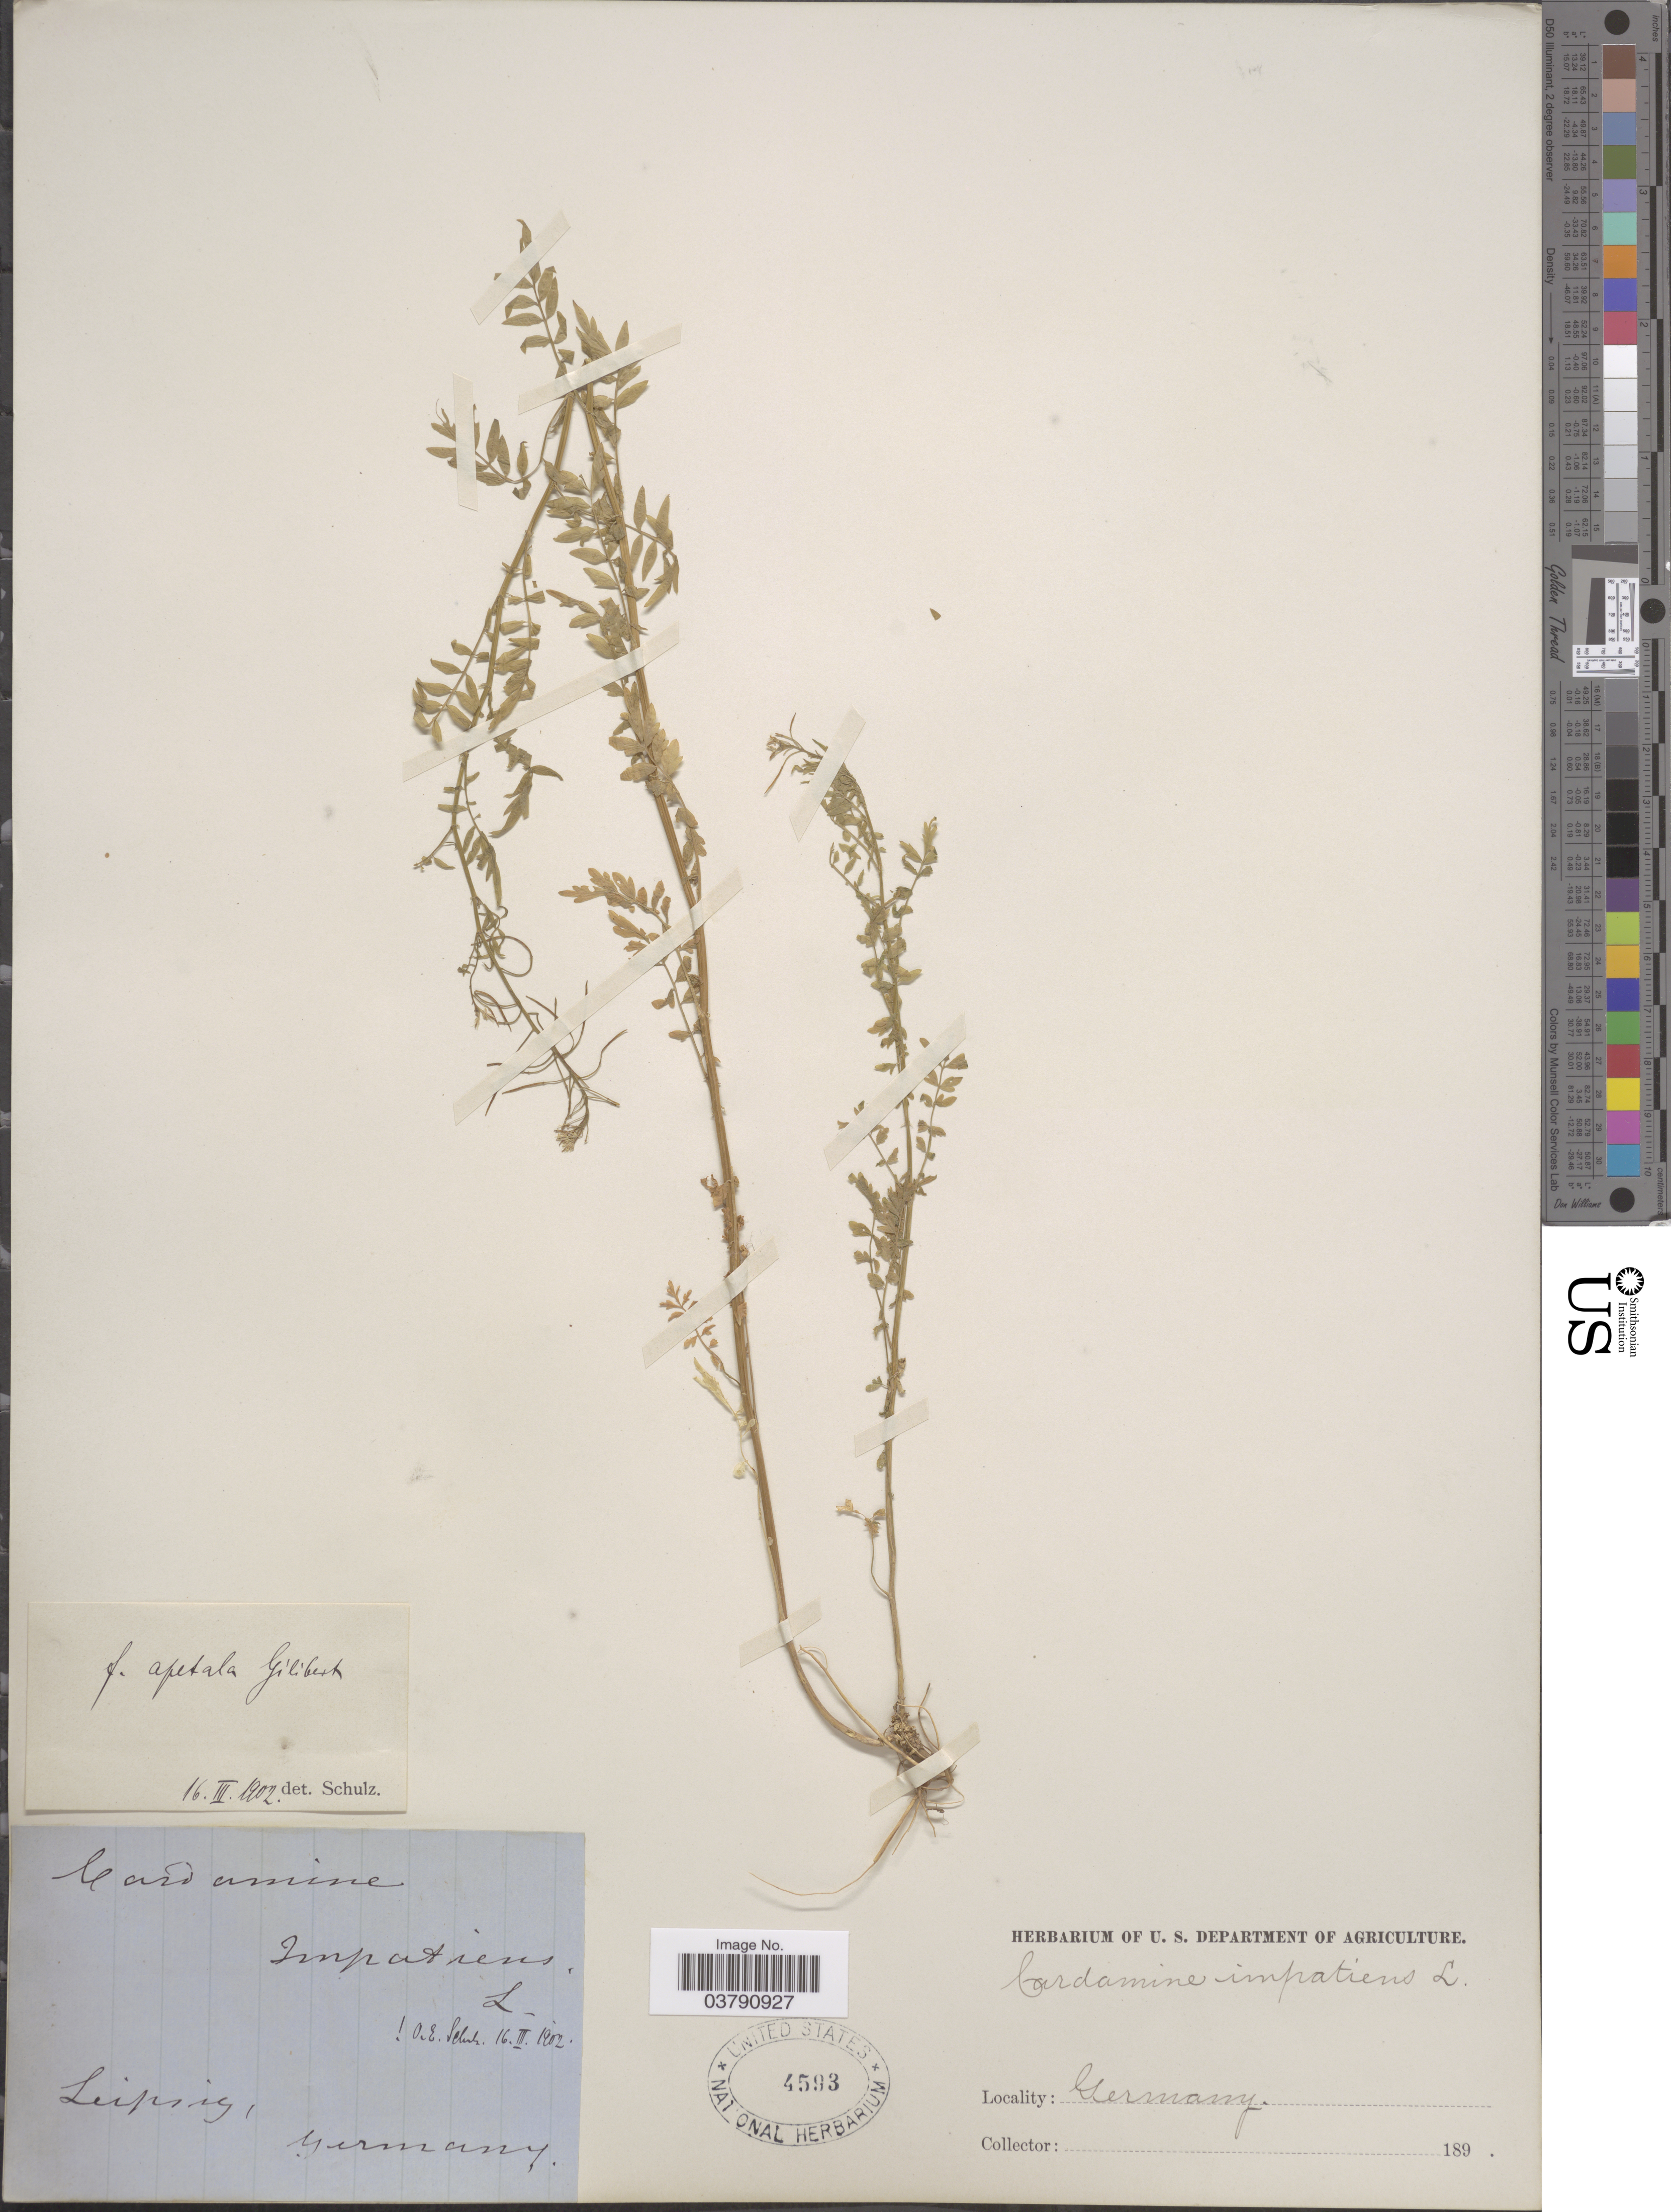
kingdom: Plantae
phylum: Tracheophyta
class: Magnoliopsida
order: Brassicales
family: Brassicaceae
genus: Cardamine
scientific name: Cardamine impatiens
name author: L.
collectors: Facchini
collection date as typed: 189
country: Germany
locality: Leipzig, Germany.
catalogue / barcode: US 4593